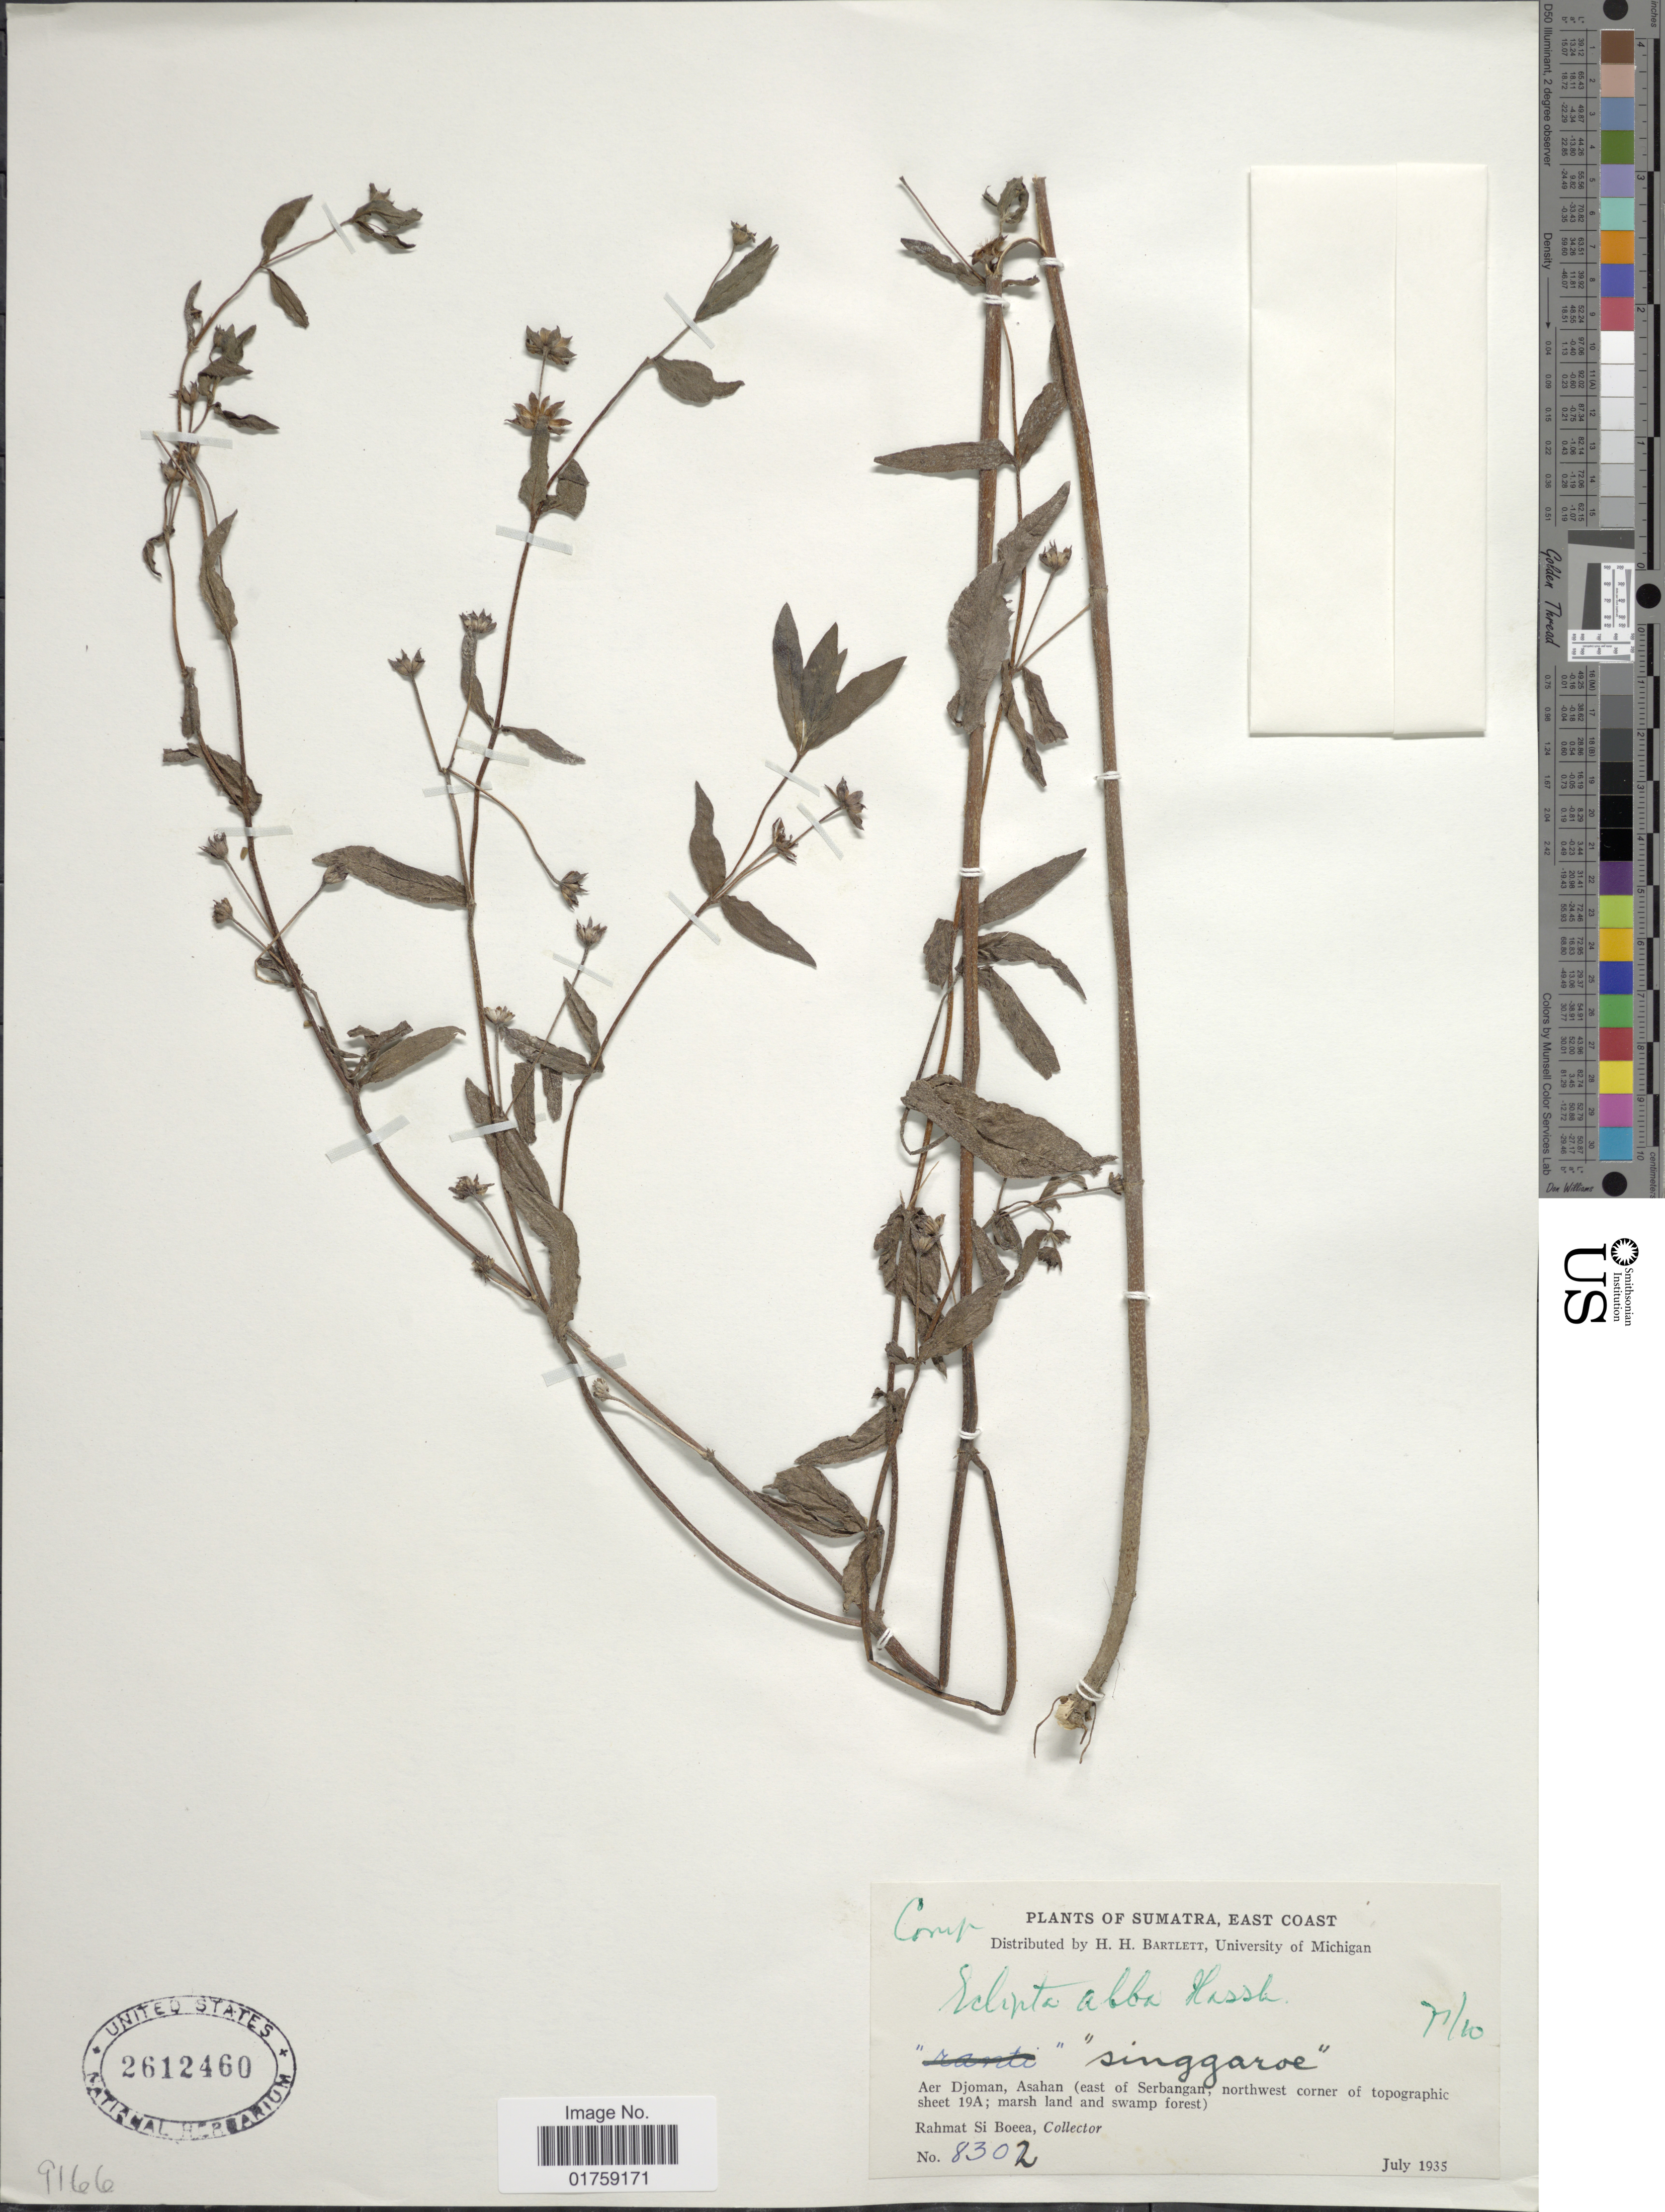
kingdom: Plantae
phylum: Tracheophyta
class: Magnoliopsida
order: Asterales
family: Asteraceae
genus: Eclipta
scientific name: Eclipta prostrata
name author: (L.) L.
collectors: Rahmat Si Boeea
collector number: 8302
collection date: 1935-07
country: Indonesia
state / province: Sumatra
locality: Sumatra, East Coast. Aer Djoman, Asahan (east of Sebangan, northwest corner of topographic sheet 19 A)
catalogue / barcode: US 2612460